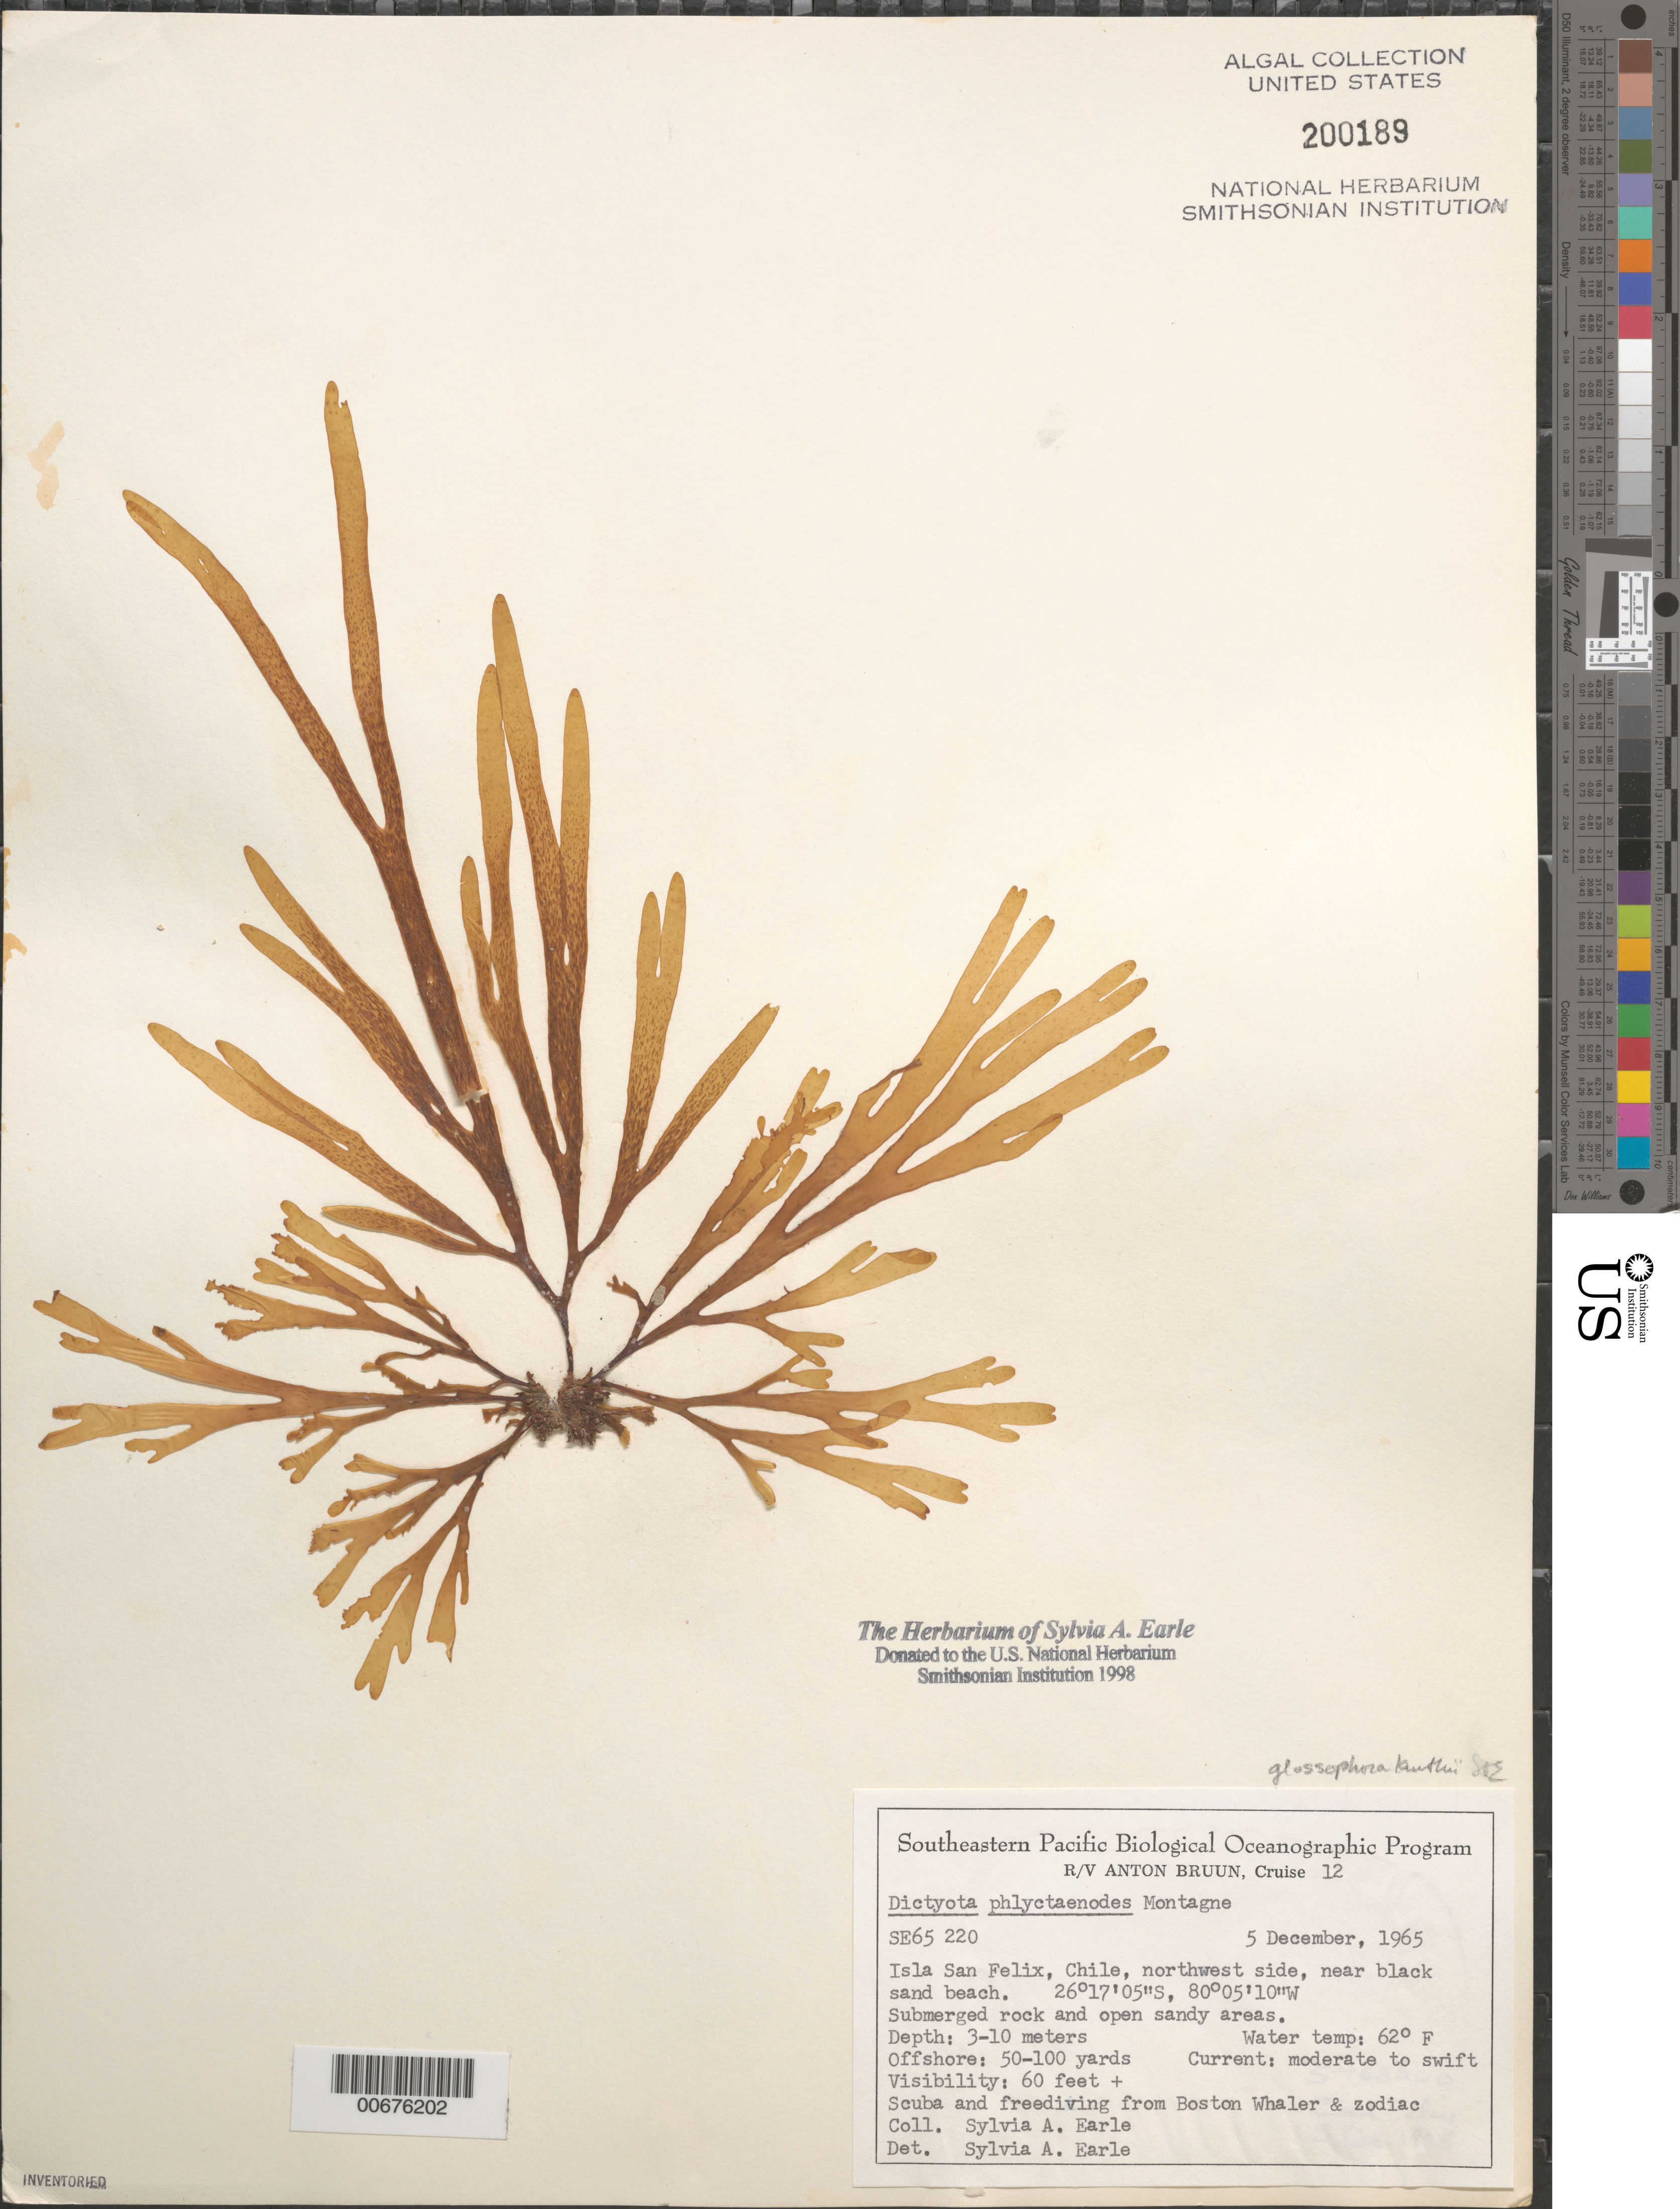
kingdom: Chromista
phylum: Ochrophyta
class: Phaeophyceae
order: Dictyotales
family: Dictyotaceae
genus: Dictyota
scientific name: Dictyota phlyctaenodes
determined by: Earle, S. A.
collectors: S. A. Earle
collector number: SE 65220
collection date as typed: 05 Dec 1965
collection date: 1965-12-05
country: Chile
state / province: Atacama (III)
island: Isla San Felix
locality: Near black sand beach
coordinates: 26 17' 05" S, 80 05' 10" W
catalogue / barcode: US 200189